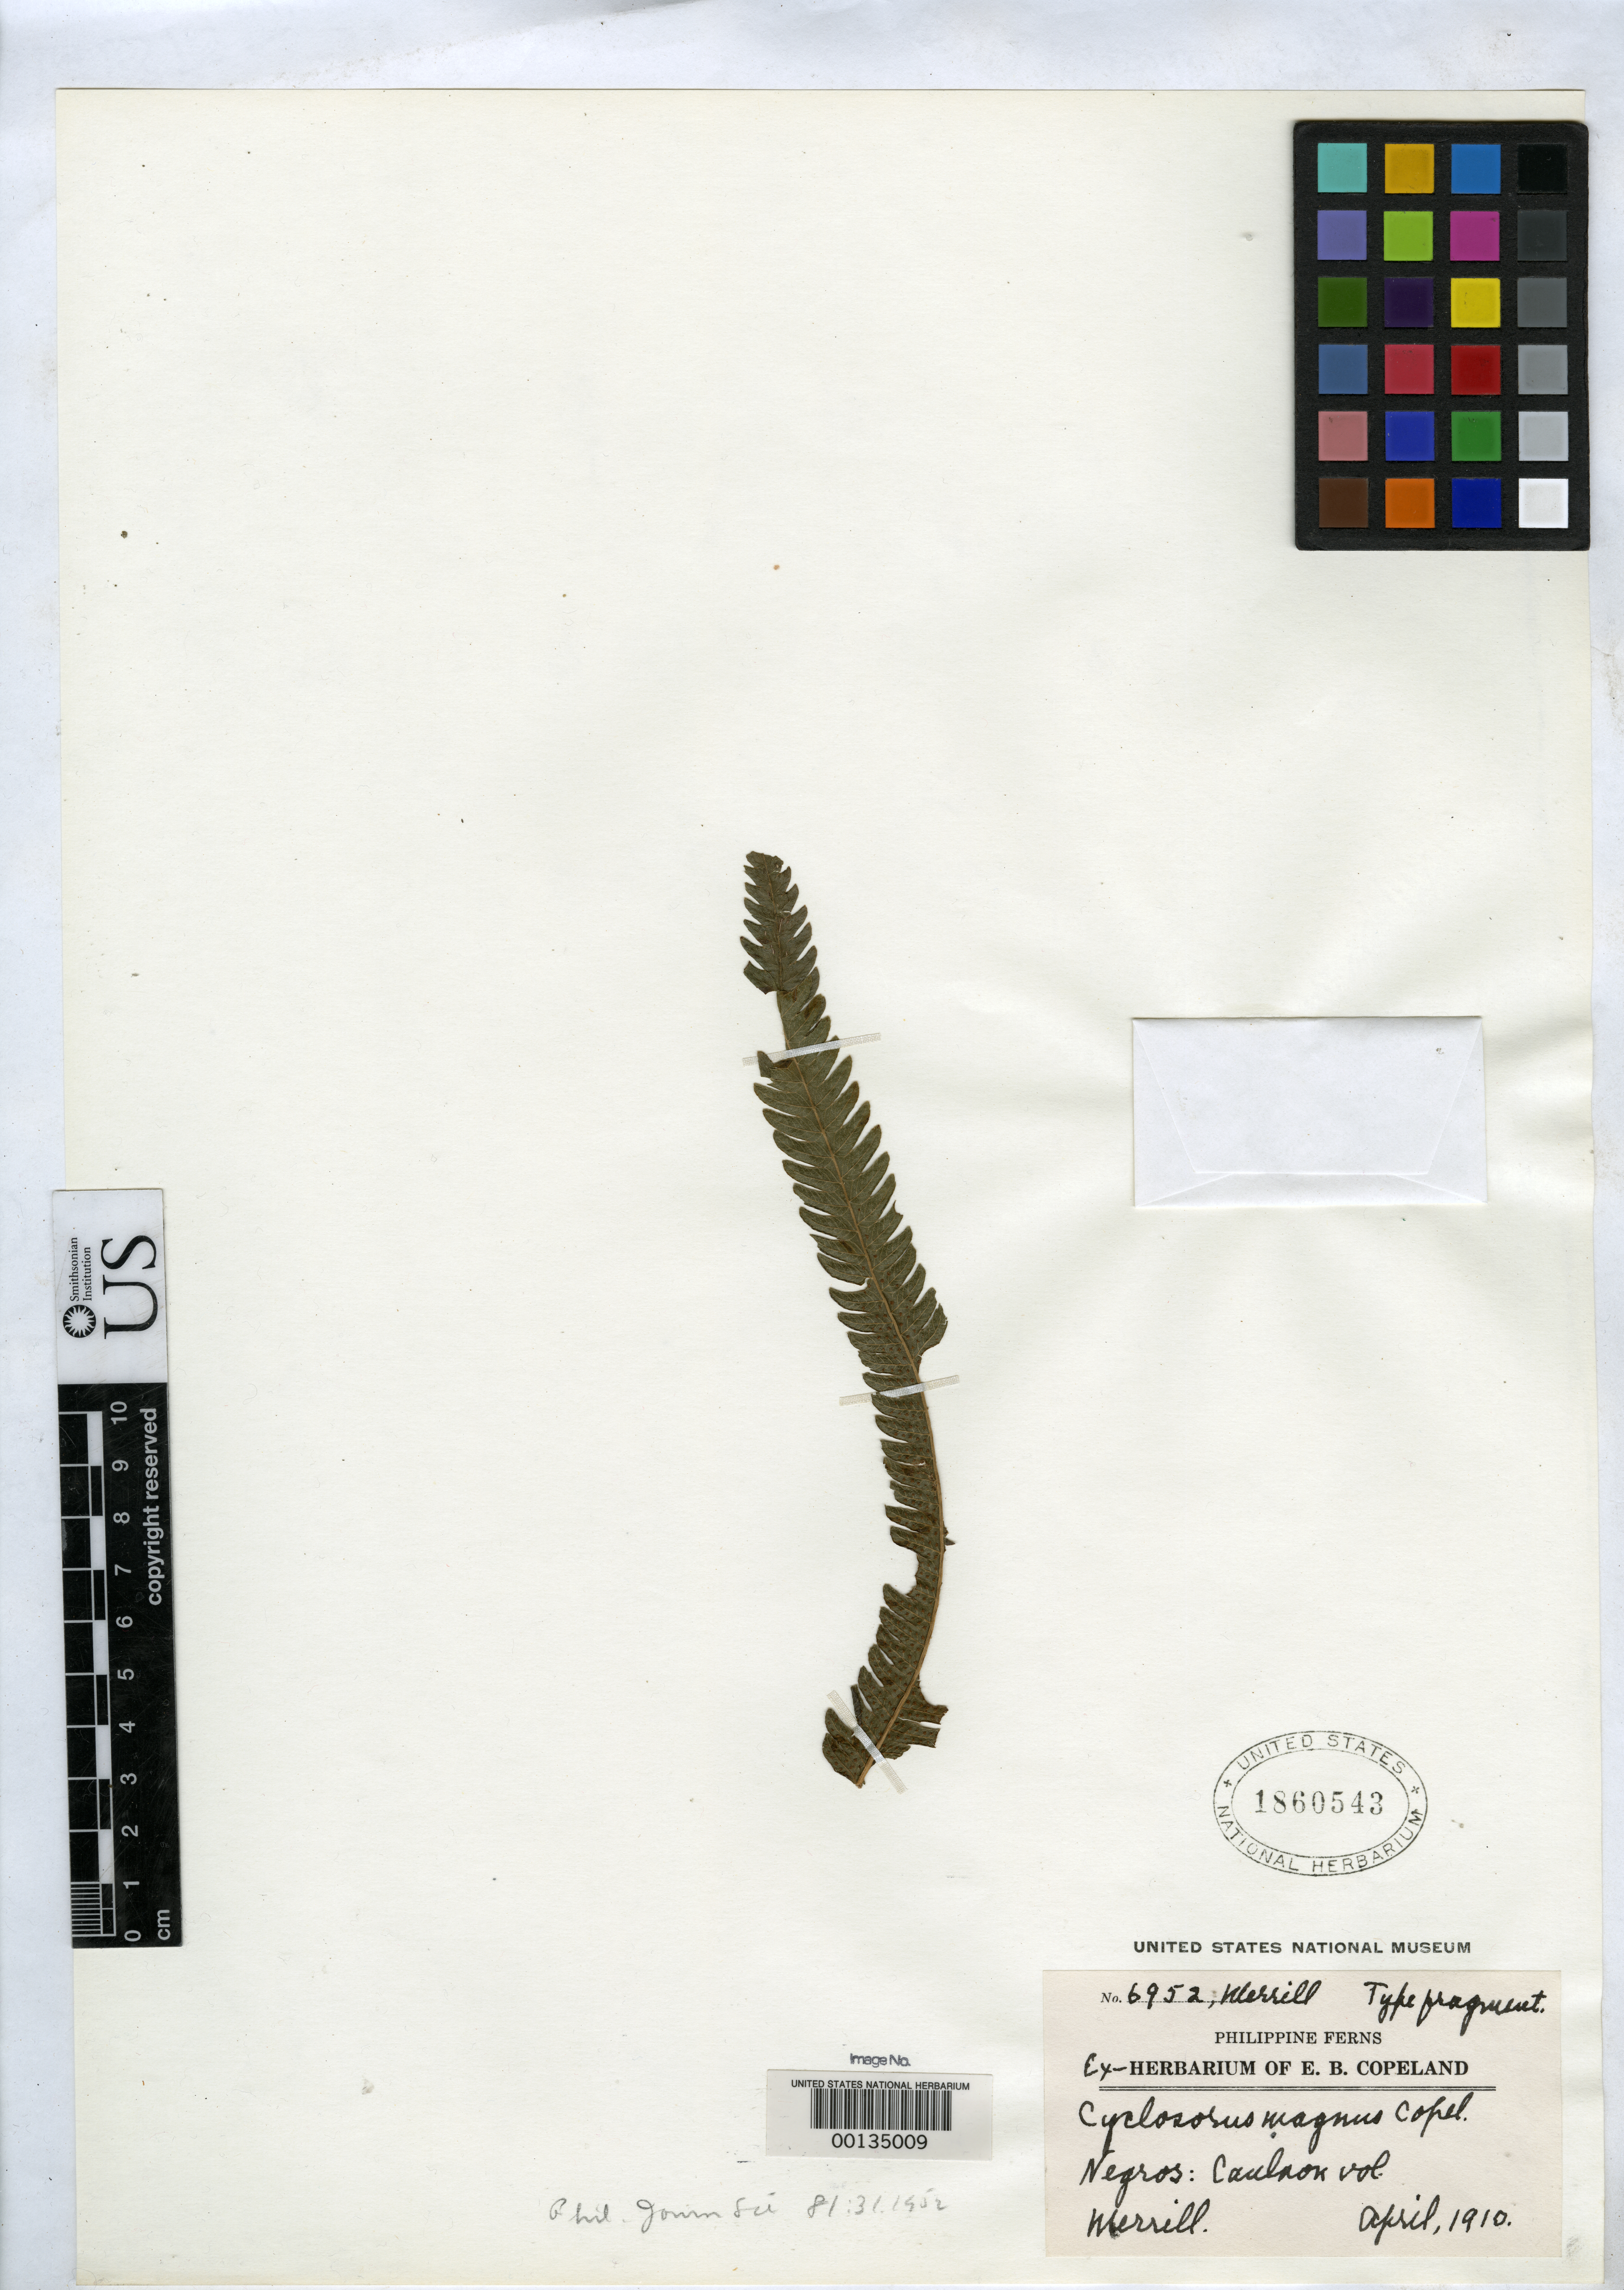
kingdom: Plantae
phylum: Tracheophyta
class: Polypodiopsida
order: Polypodiales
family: Thelypteridaceae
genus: Cyclosorus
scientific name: Cyclosorus magnus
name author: Copel.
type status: Isotype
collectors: E. D. Merrill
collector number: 6952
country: Philippines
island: Negros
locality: Mt. Canlaon.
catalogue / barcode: US 1860543